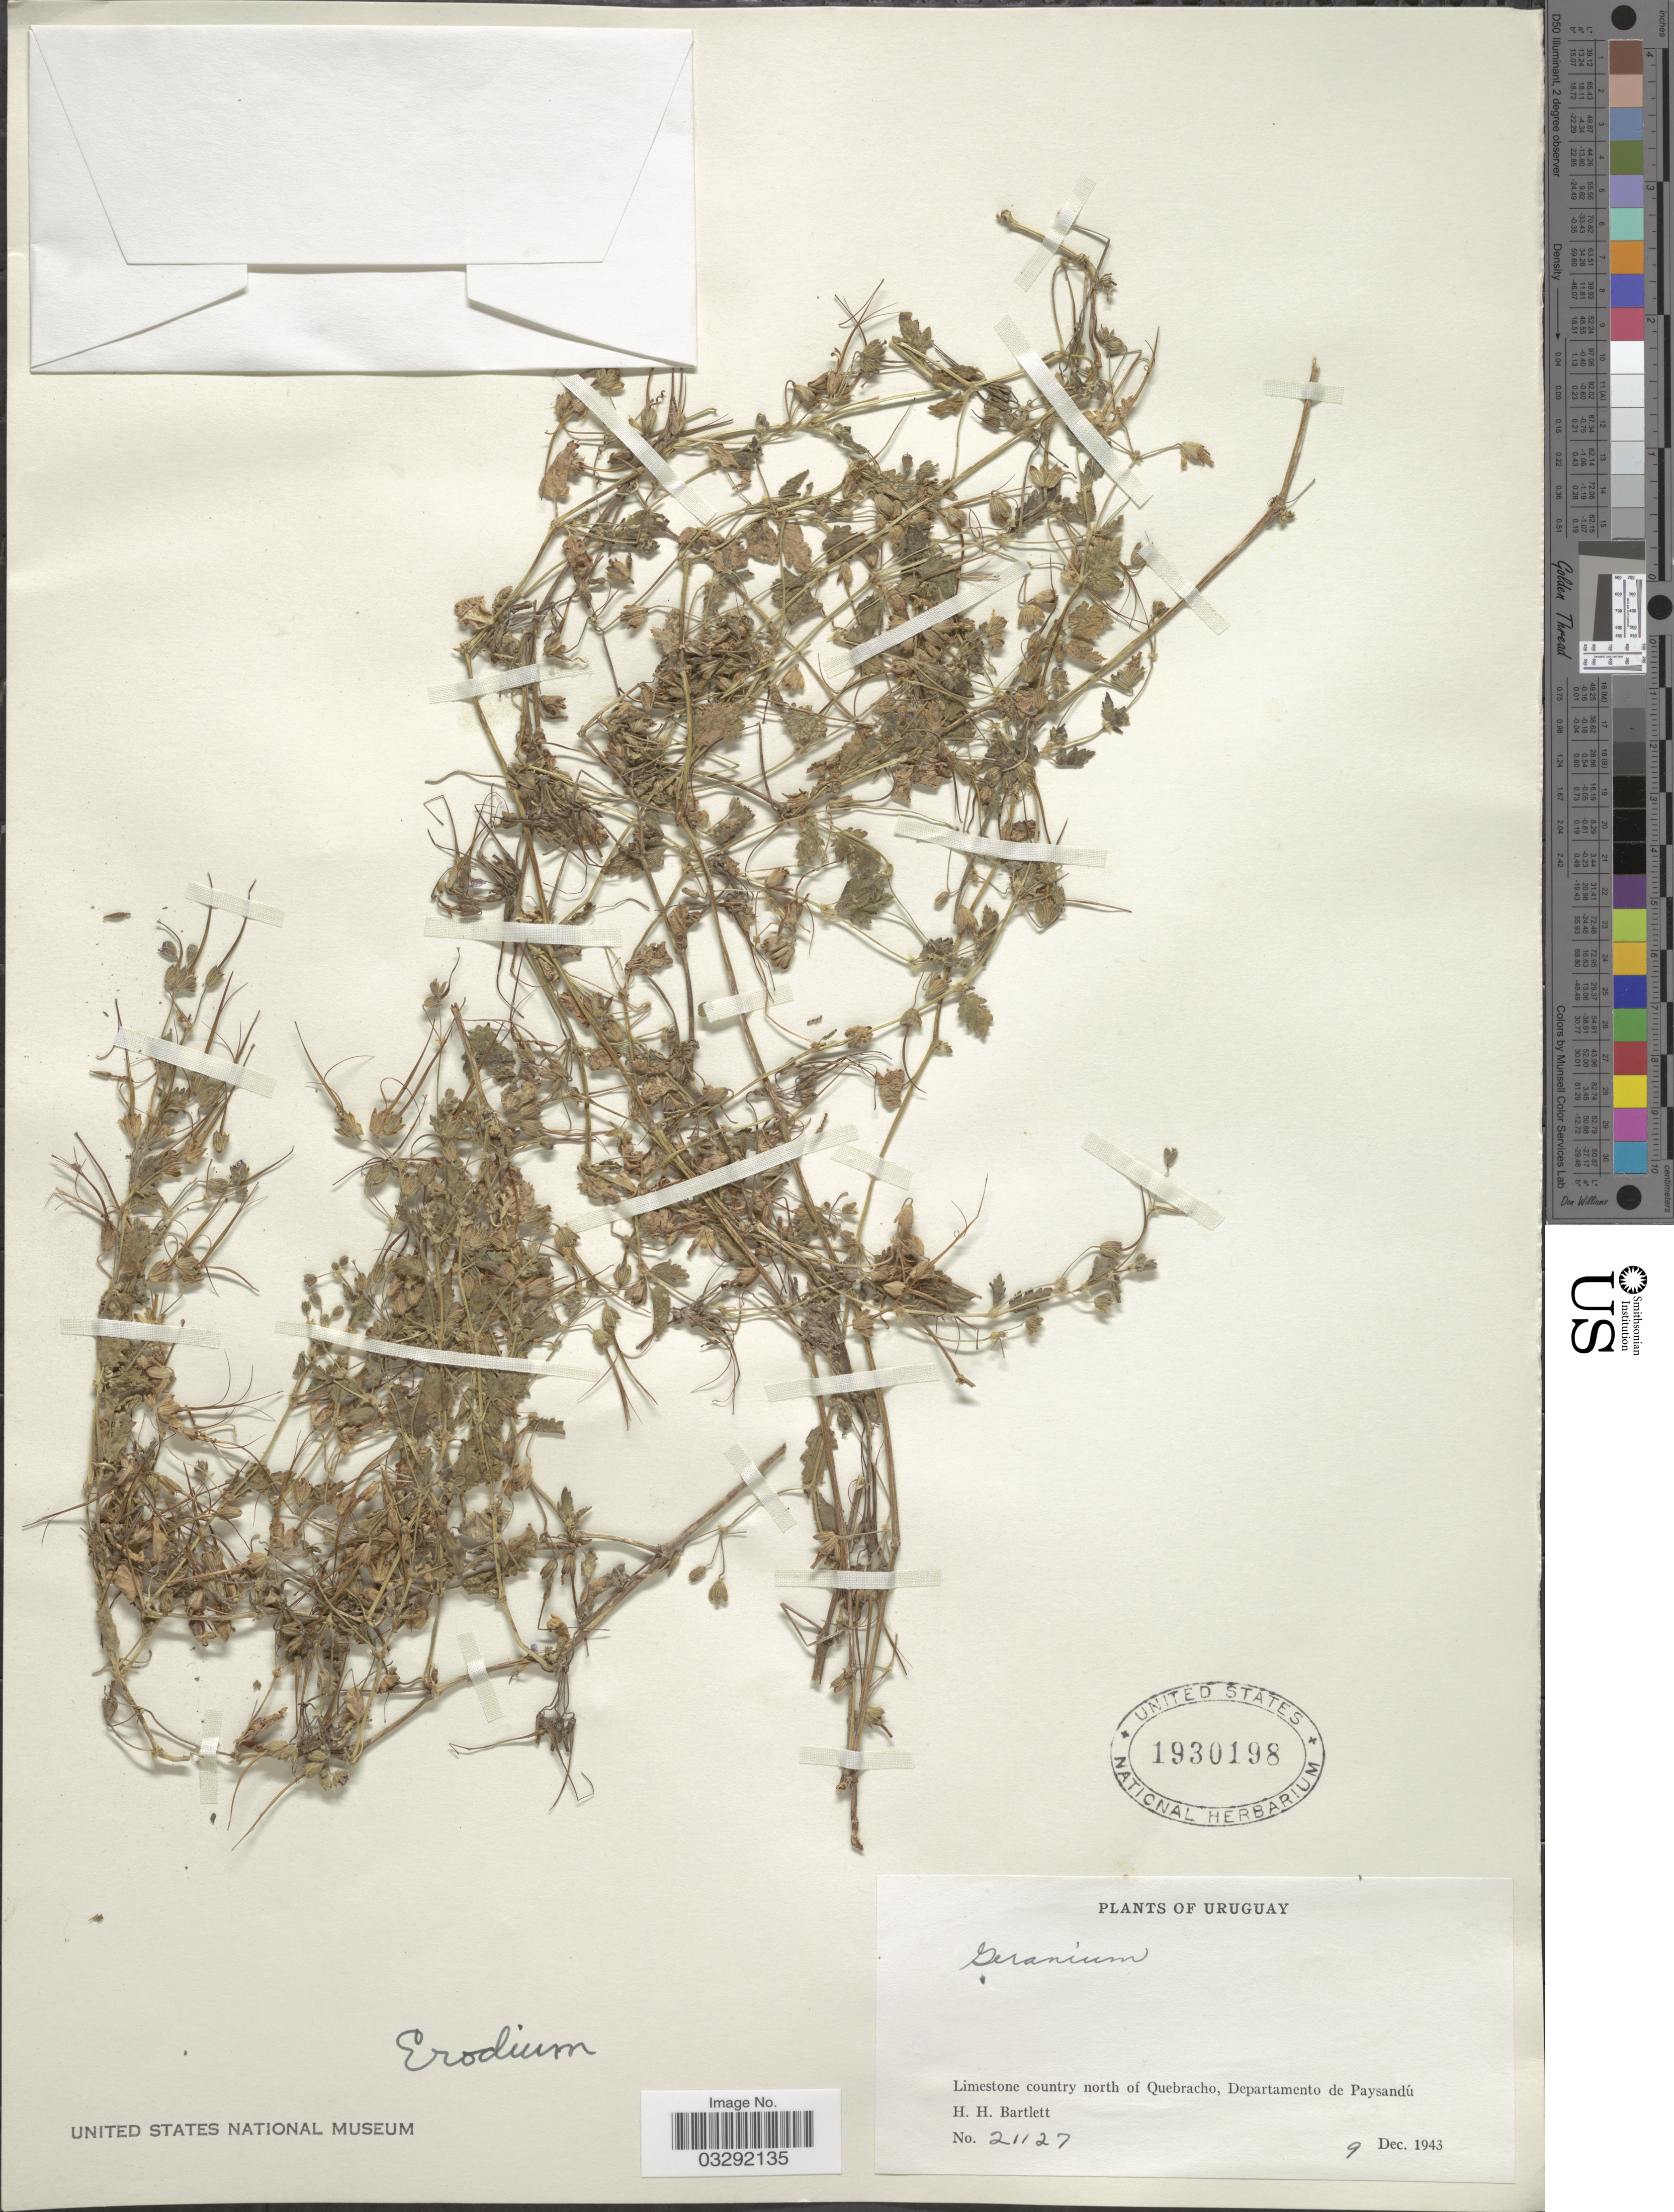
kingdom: Plantae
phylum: Tracheophyta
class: Magnoliopsida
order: Geraniales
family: Geraniaceae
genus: Erodium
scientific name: Erodium sp.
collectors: H. H. Bartlett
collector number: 21127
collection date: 1943-12-09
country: Uruguay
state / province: Paysandu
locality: Limestone country north of Quebracho, Departamento de Paysandú.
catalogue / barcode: US 1930198